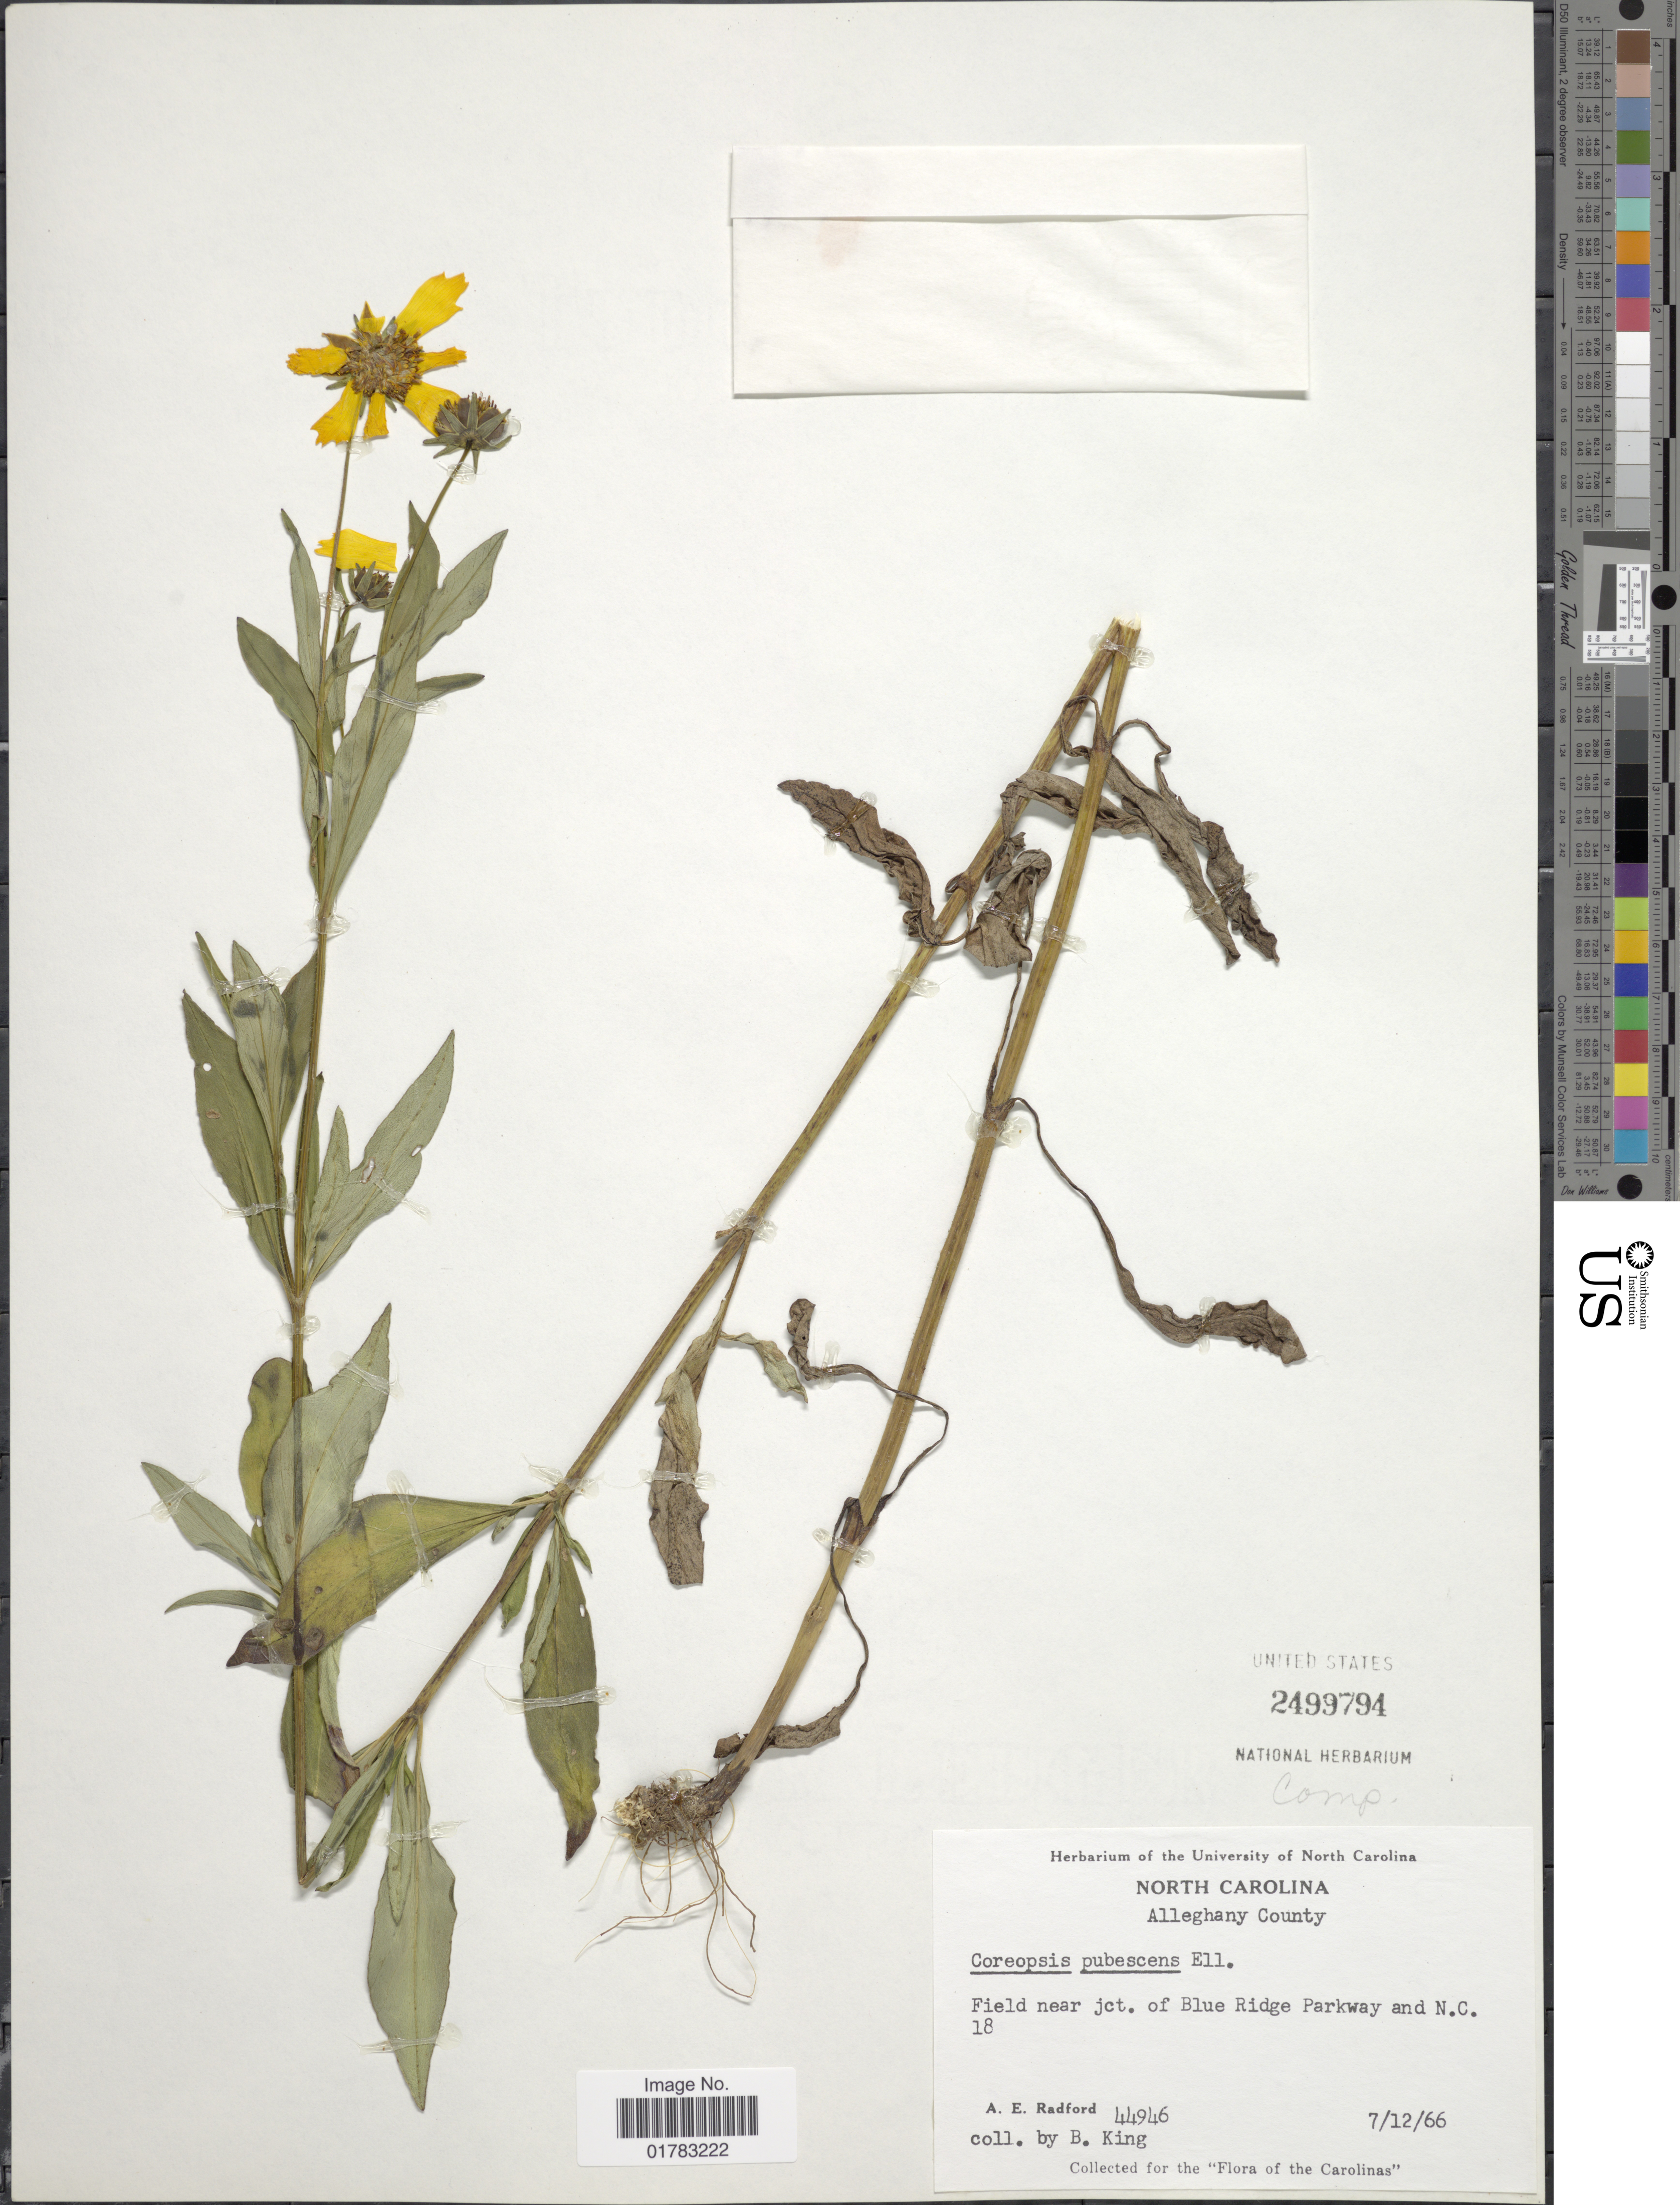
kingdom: Plantae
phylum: Tracheophyta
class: Magnoliopsida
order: Asterales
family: Asteraceae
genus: Coreopsis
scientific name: Coreopsis pubescens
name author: Elliott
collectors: A. E. Radford & B. King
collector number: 44946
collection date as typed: Transcribed d/m/y: 12/7/66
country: United States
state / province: North Carolina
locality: Alleghany County, field near jct. of Blue Ridge Parkway and N.C. 18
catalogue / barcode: US 2499794